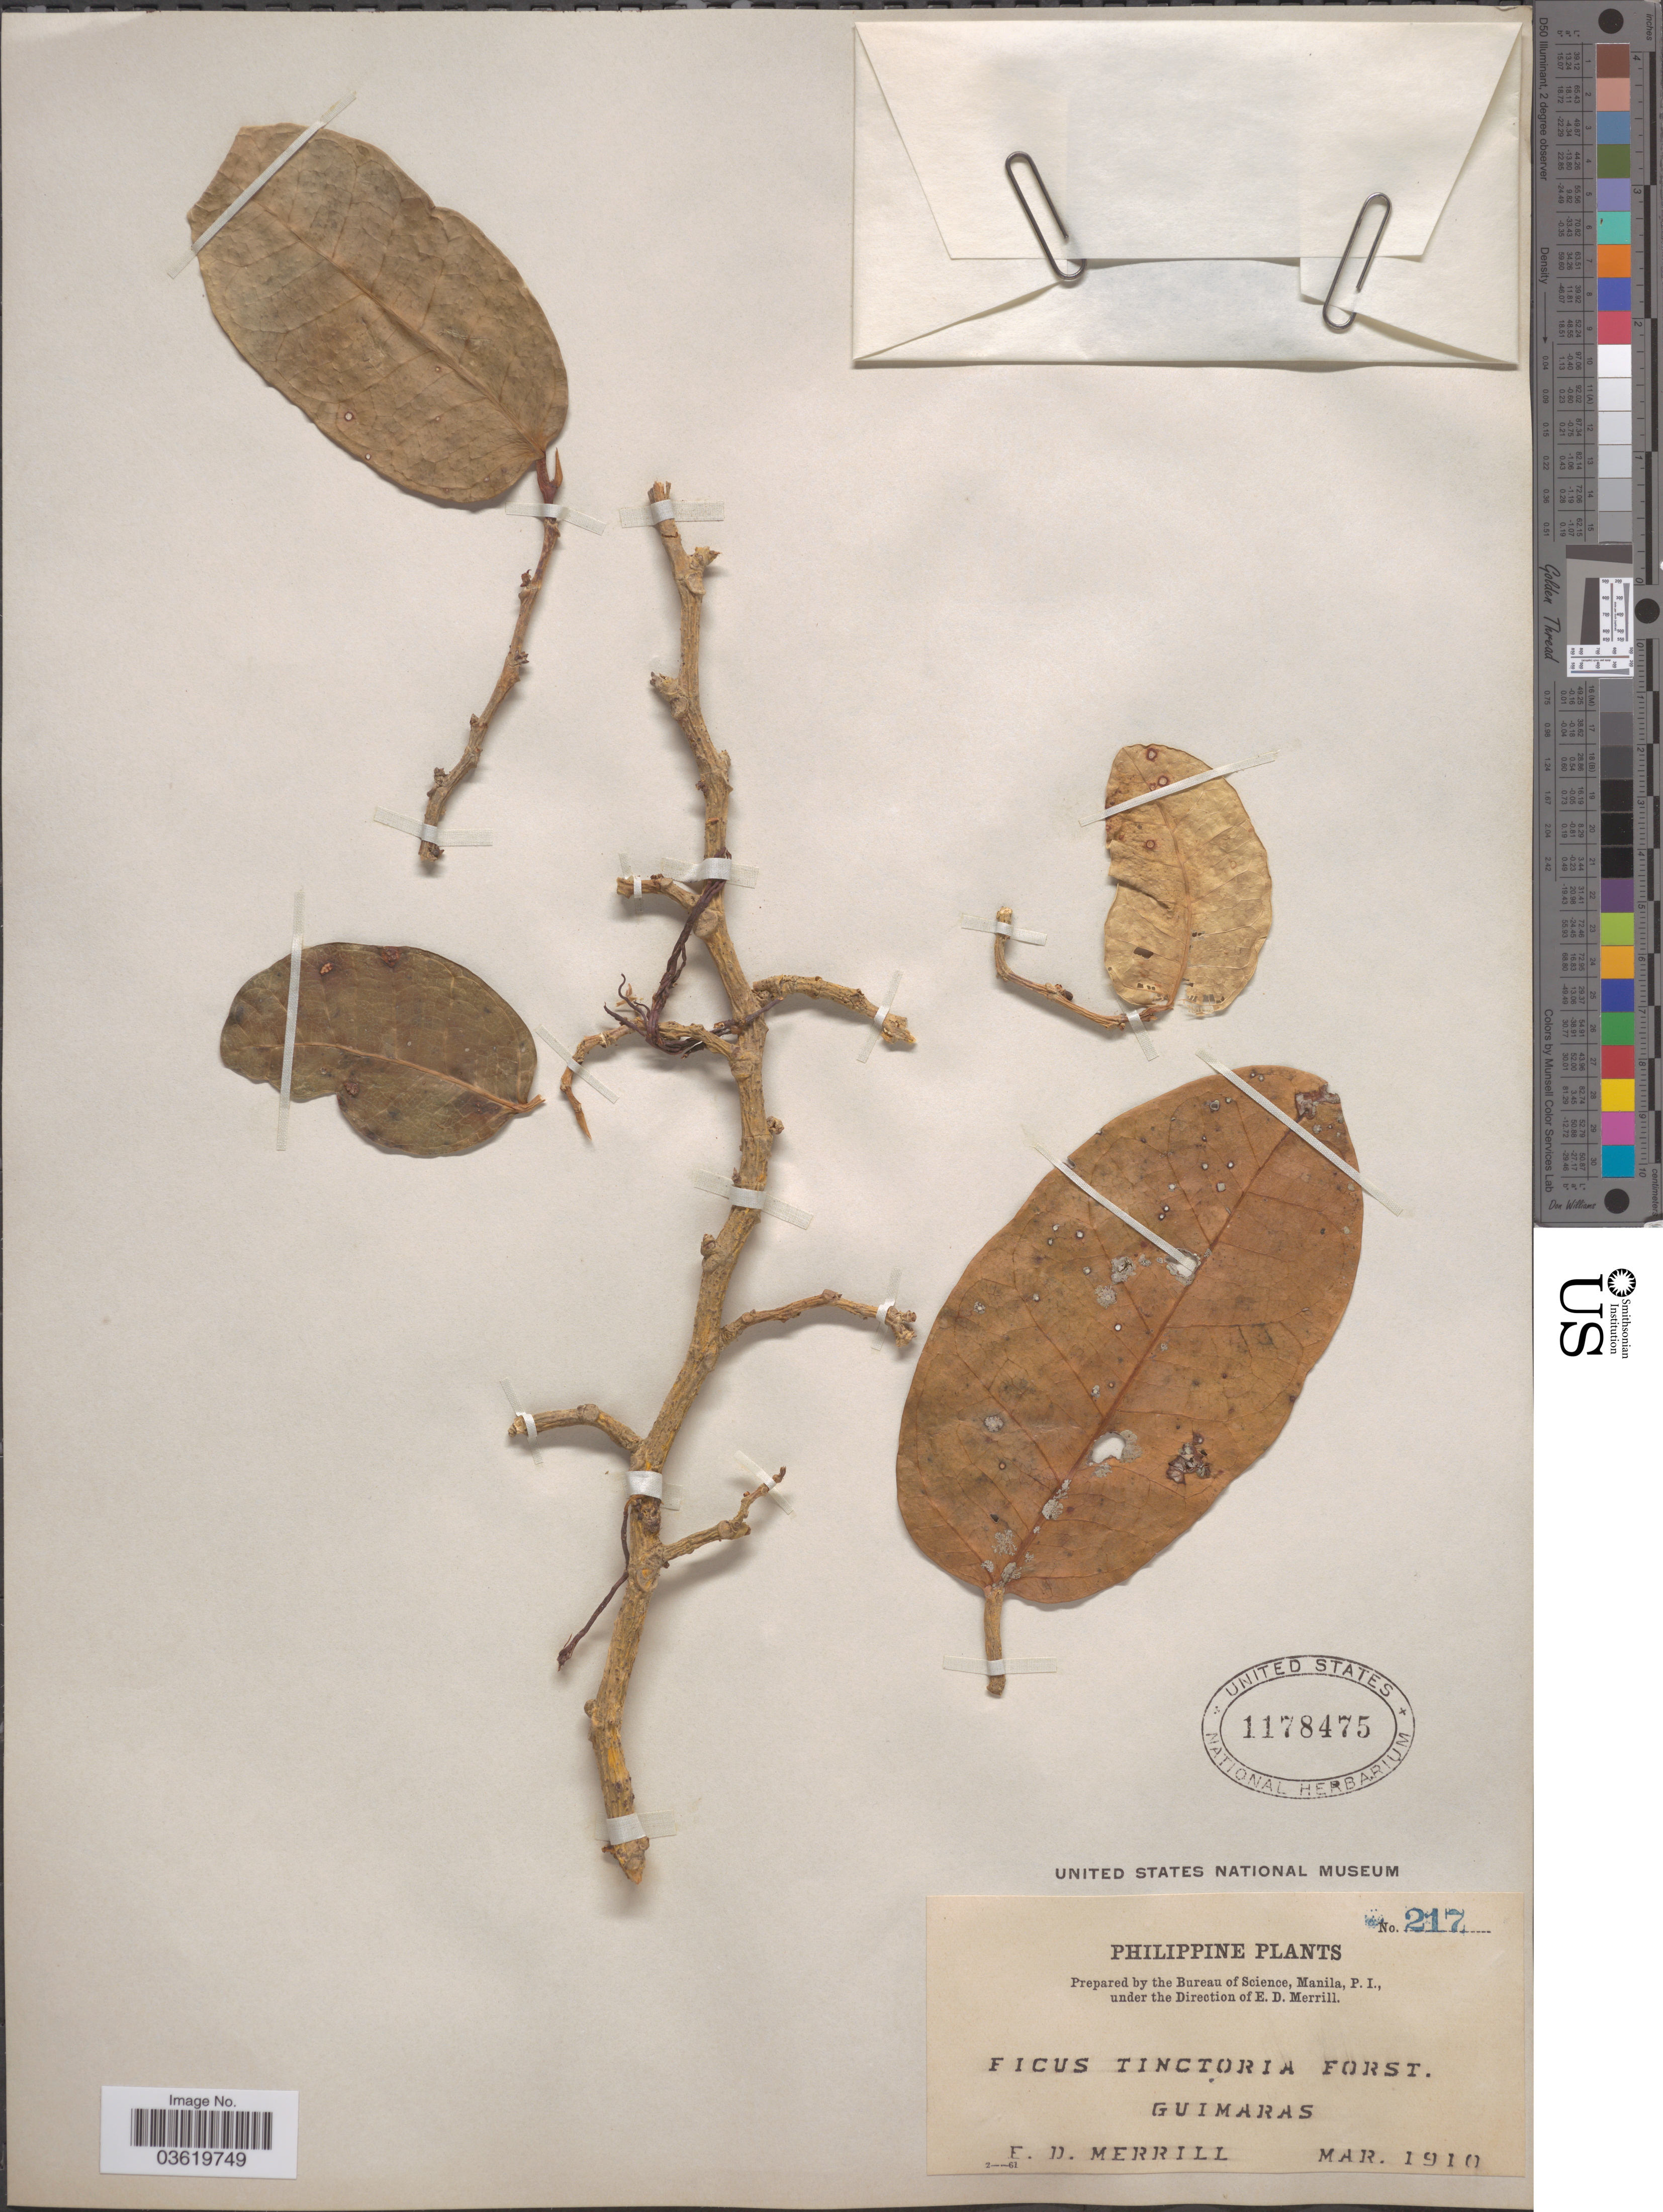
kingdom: Plantae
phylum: Tracheophyta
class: Magnoliopsida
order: Rosales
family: Moraceae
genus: Ficus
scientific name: Ficus tinctoria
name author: G. Forst.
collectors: E. D. Merrill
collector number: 217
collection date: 1910-03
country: Philippines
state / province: Western Visayas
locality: Guimaras.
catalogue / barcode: US 1178475